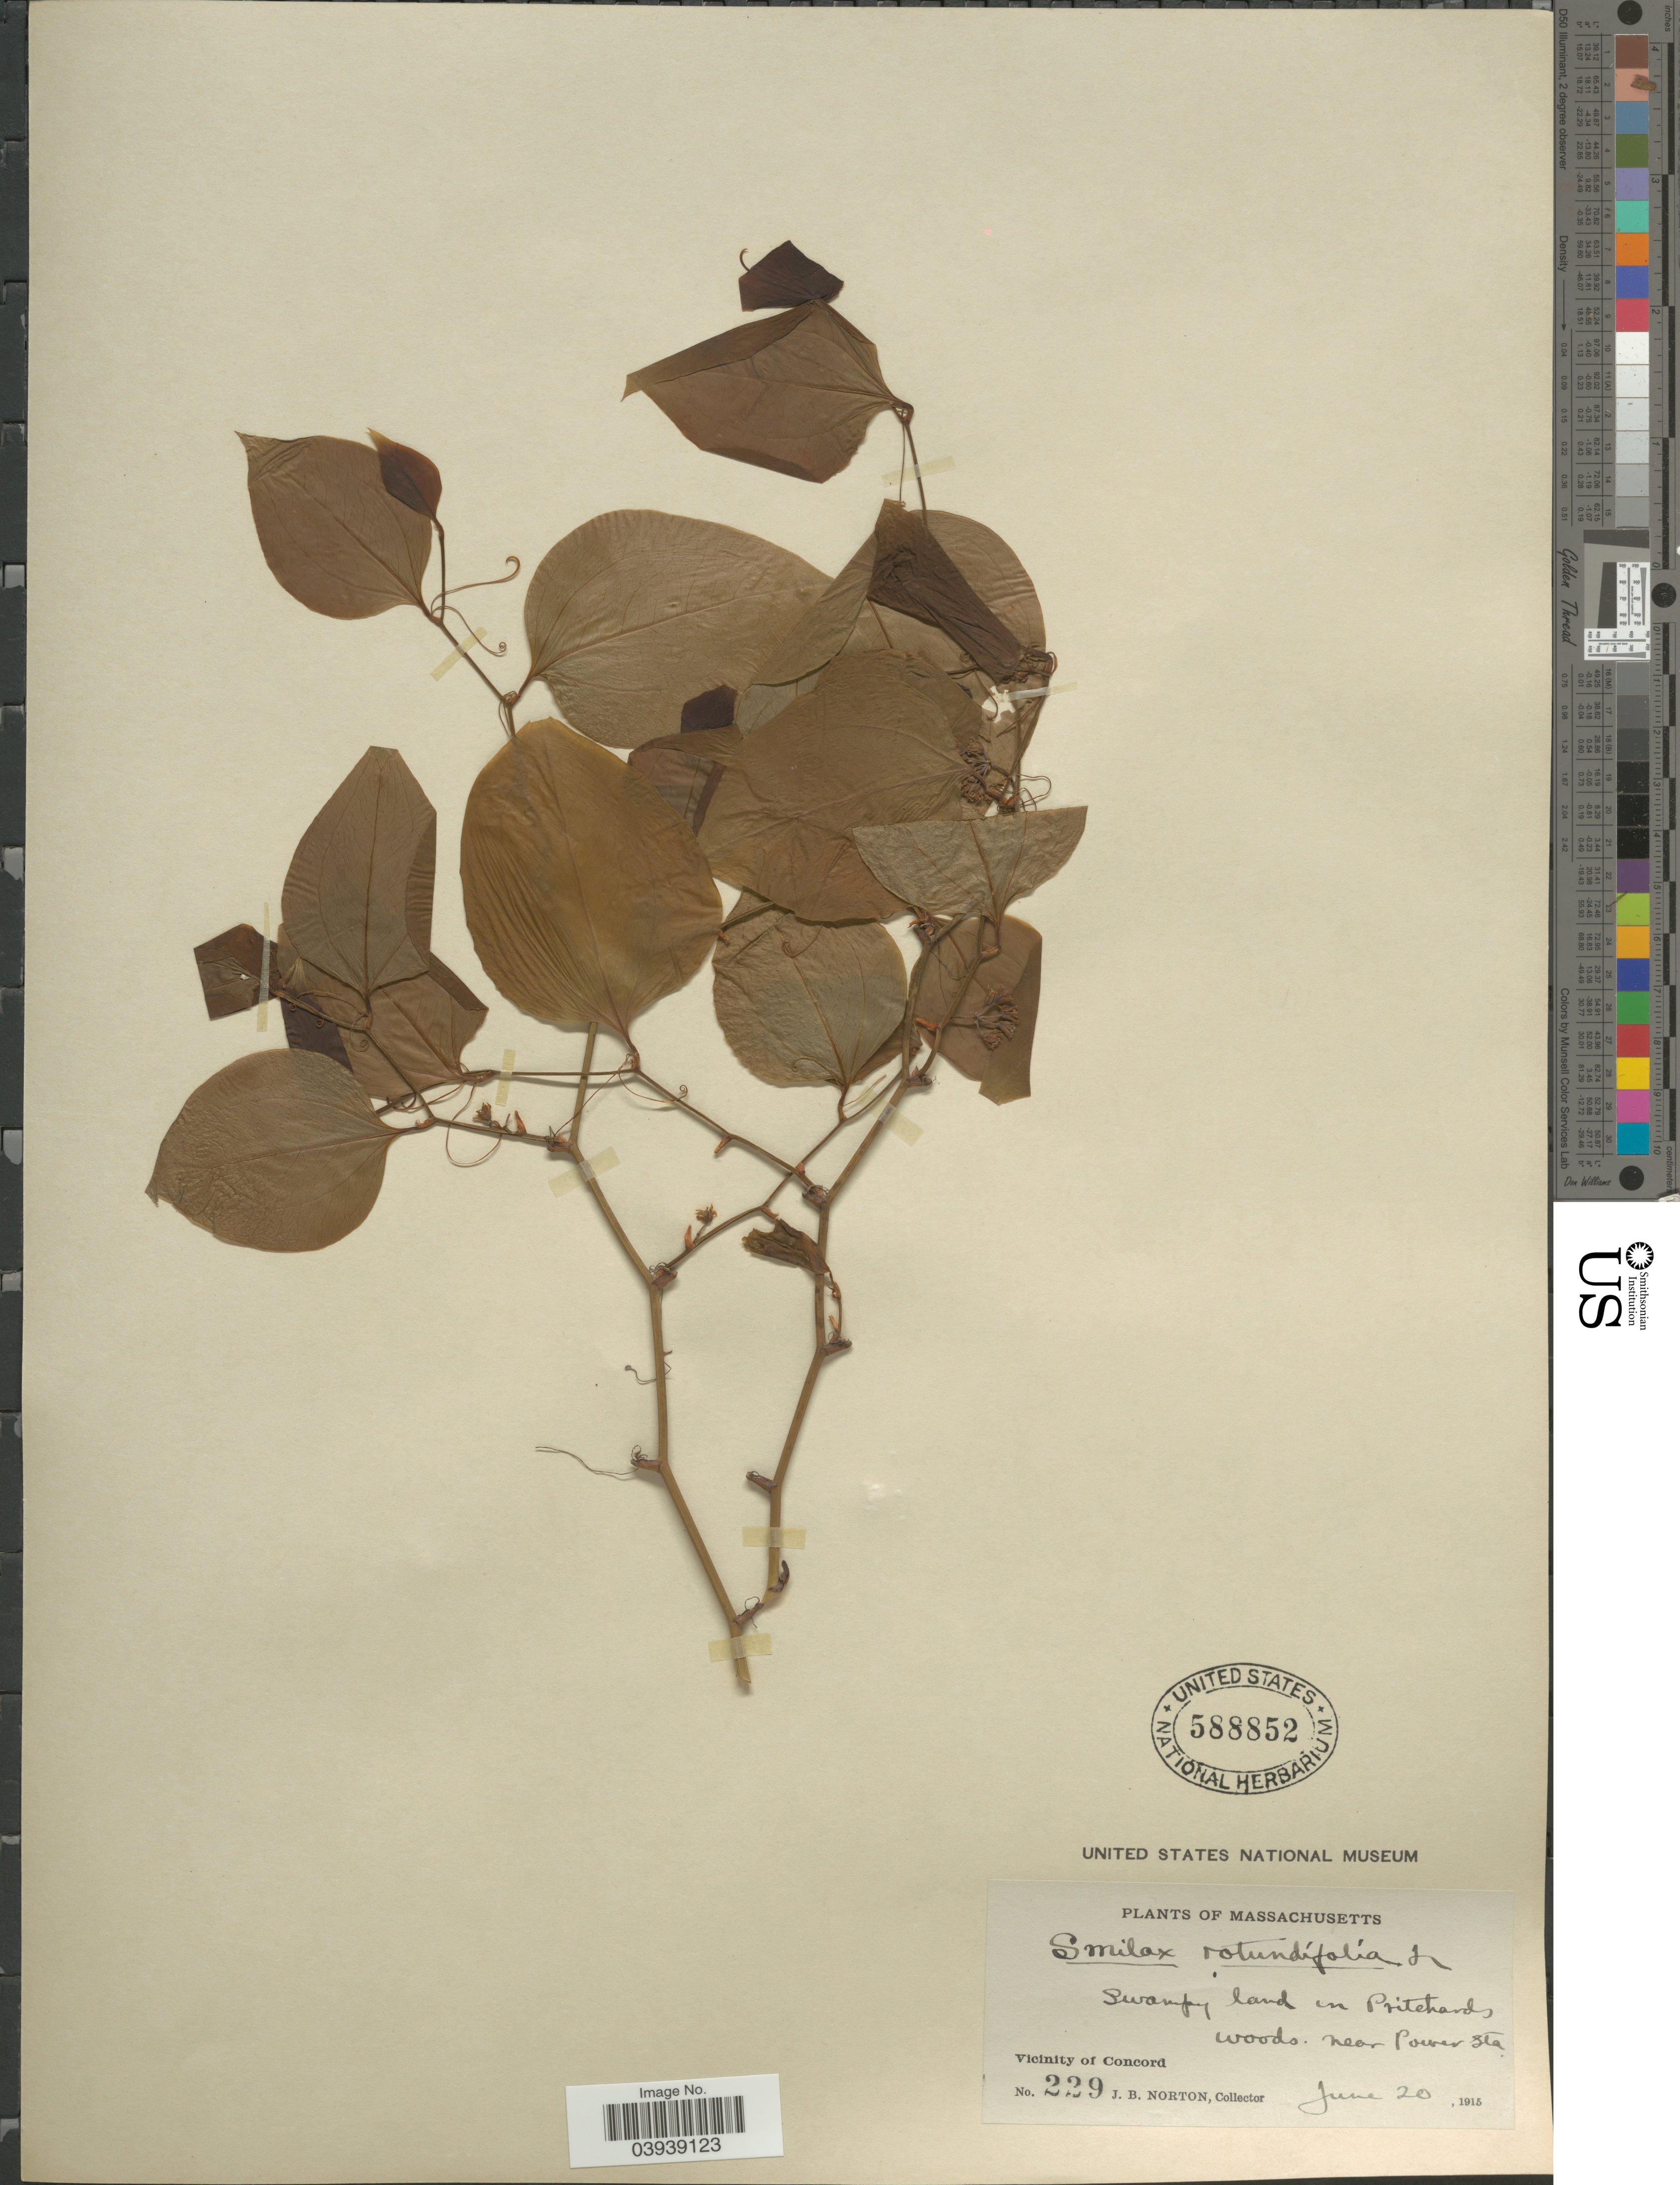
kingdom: Plantae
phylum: Tracheophyta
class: Liliopsida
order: Liliales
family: Smilacaceae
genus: Smilax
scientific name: Smilax rotundifolia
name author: L.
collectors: J. B. Norton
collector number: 229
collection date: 1915-06-20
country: United States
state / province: Massachusetts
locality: Swampy land in Pritchards woods near Power Sta. Vicinity of Concord.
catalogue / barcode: US 588852